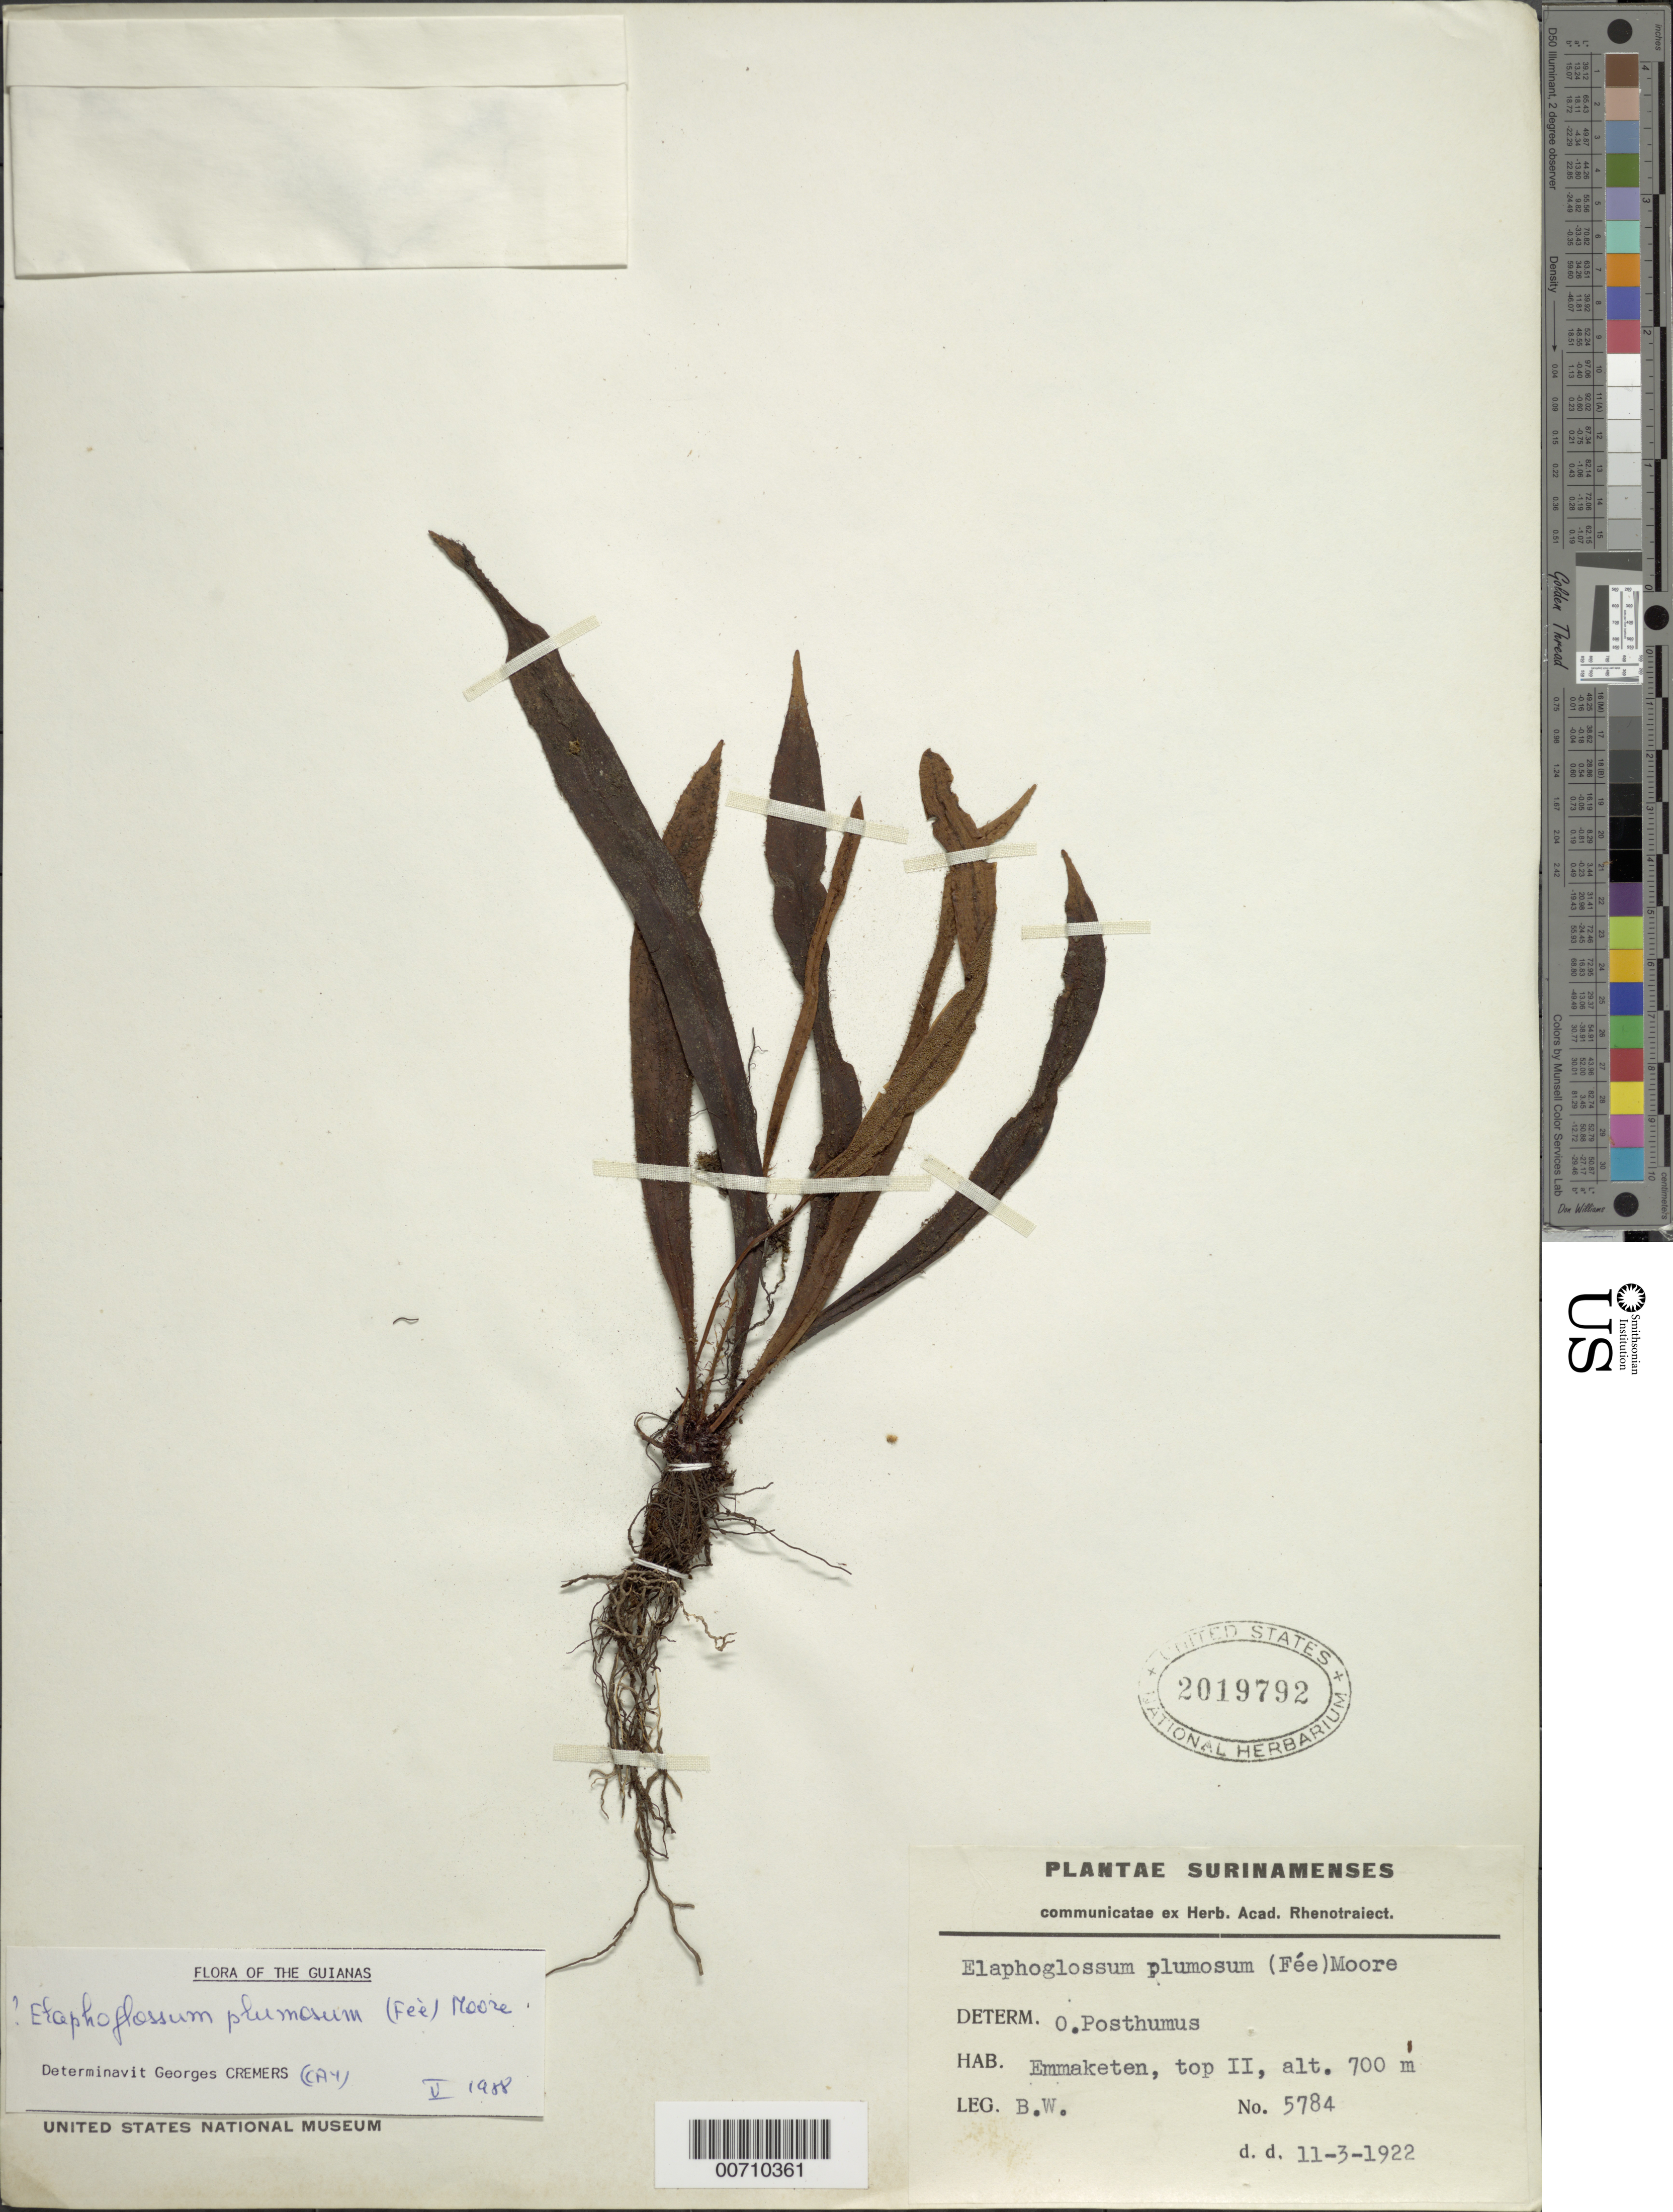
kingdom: Plantae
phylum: Tracheophyta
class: Polypodiopsida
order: Polypodiales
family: Dryopteridaceae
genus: Elaphoglossum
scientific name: Elaphoglossum plumosum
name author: (Fée) T. Moore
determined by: Cremers, Georges A.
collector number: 5784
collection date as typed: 11-Mar-22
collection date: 1922-03-11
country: Suriname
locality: Emmaketen, top II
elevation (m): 700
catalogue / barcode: US 2019792